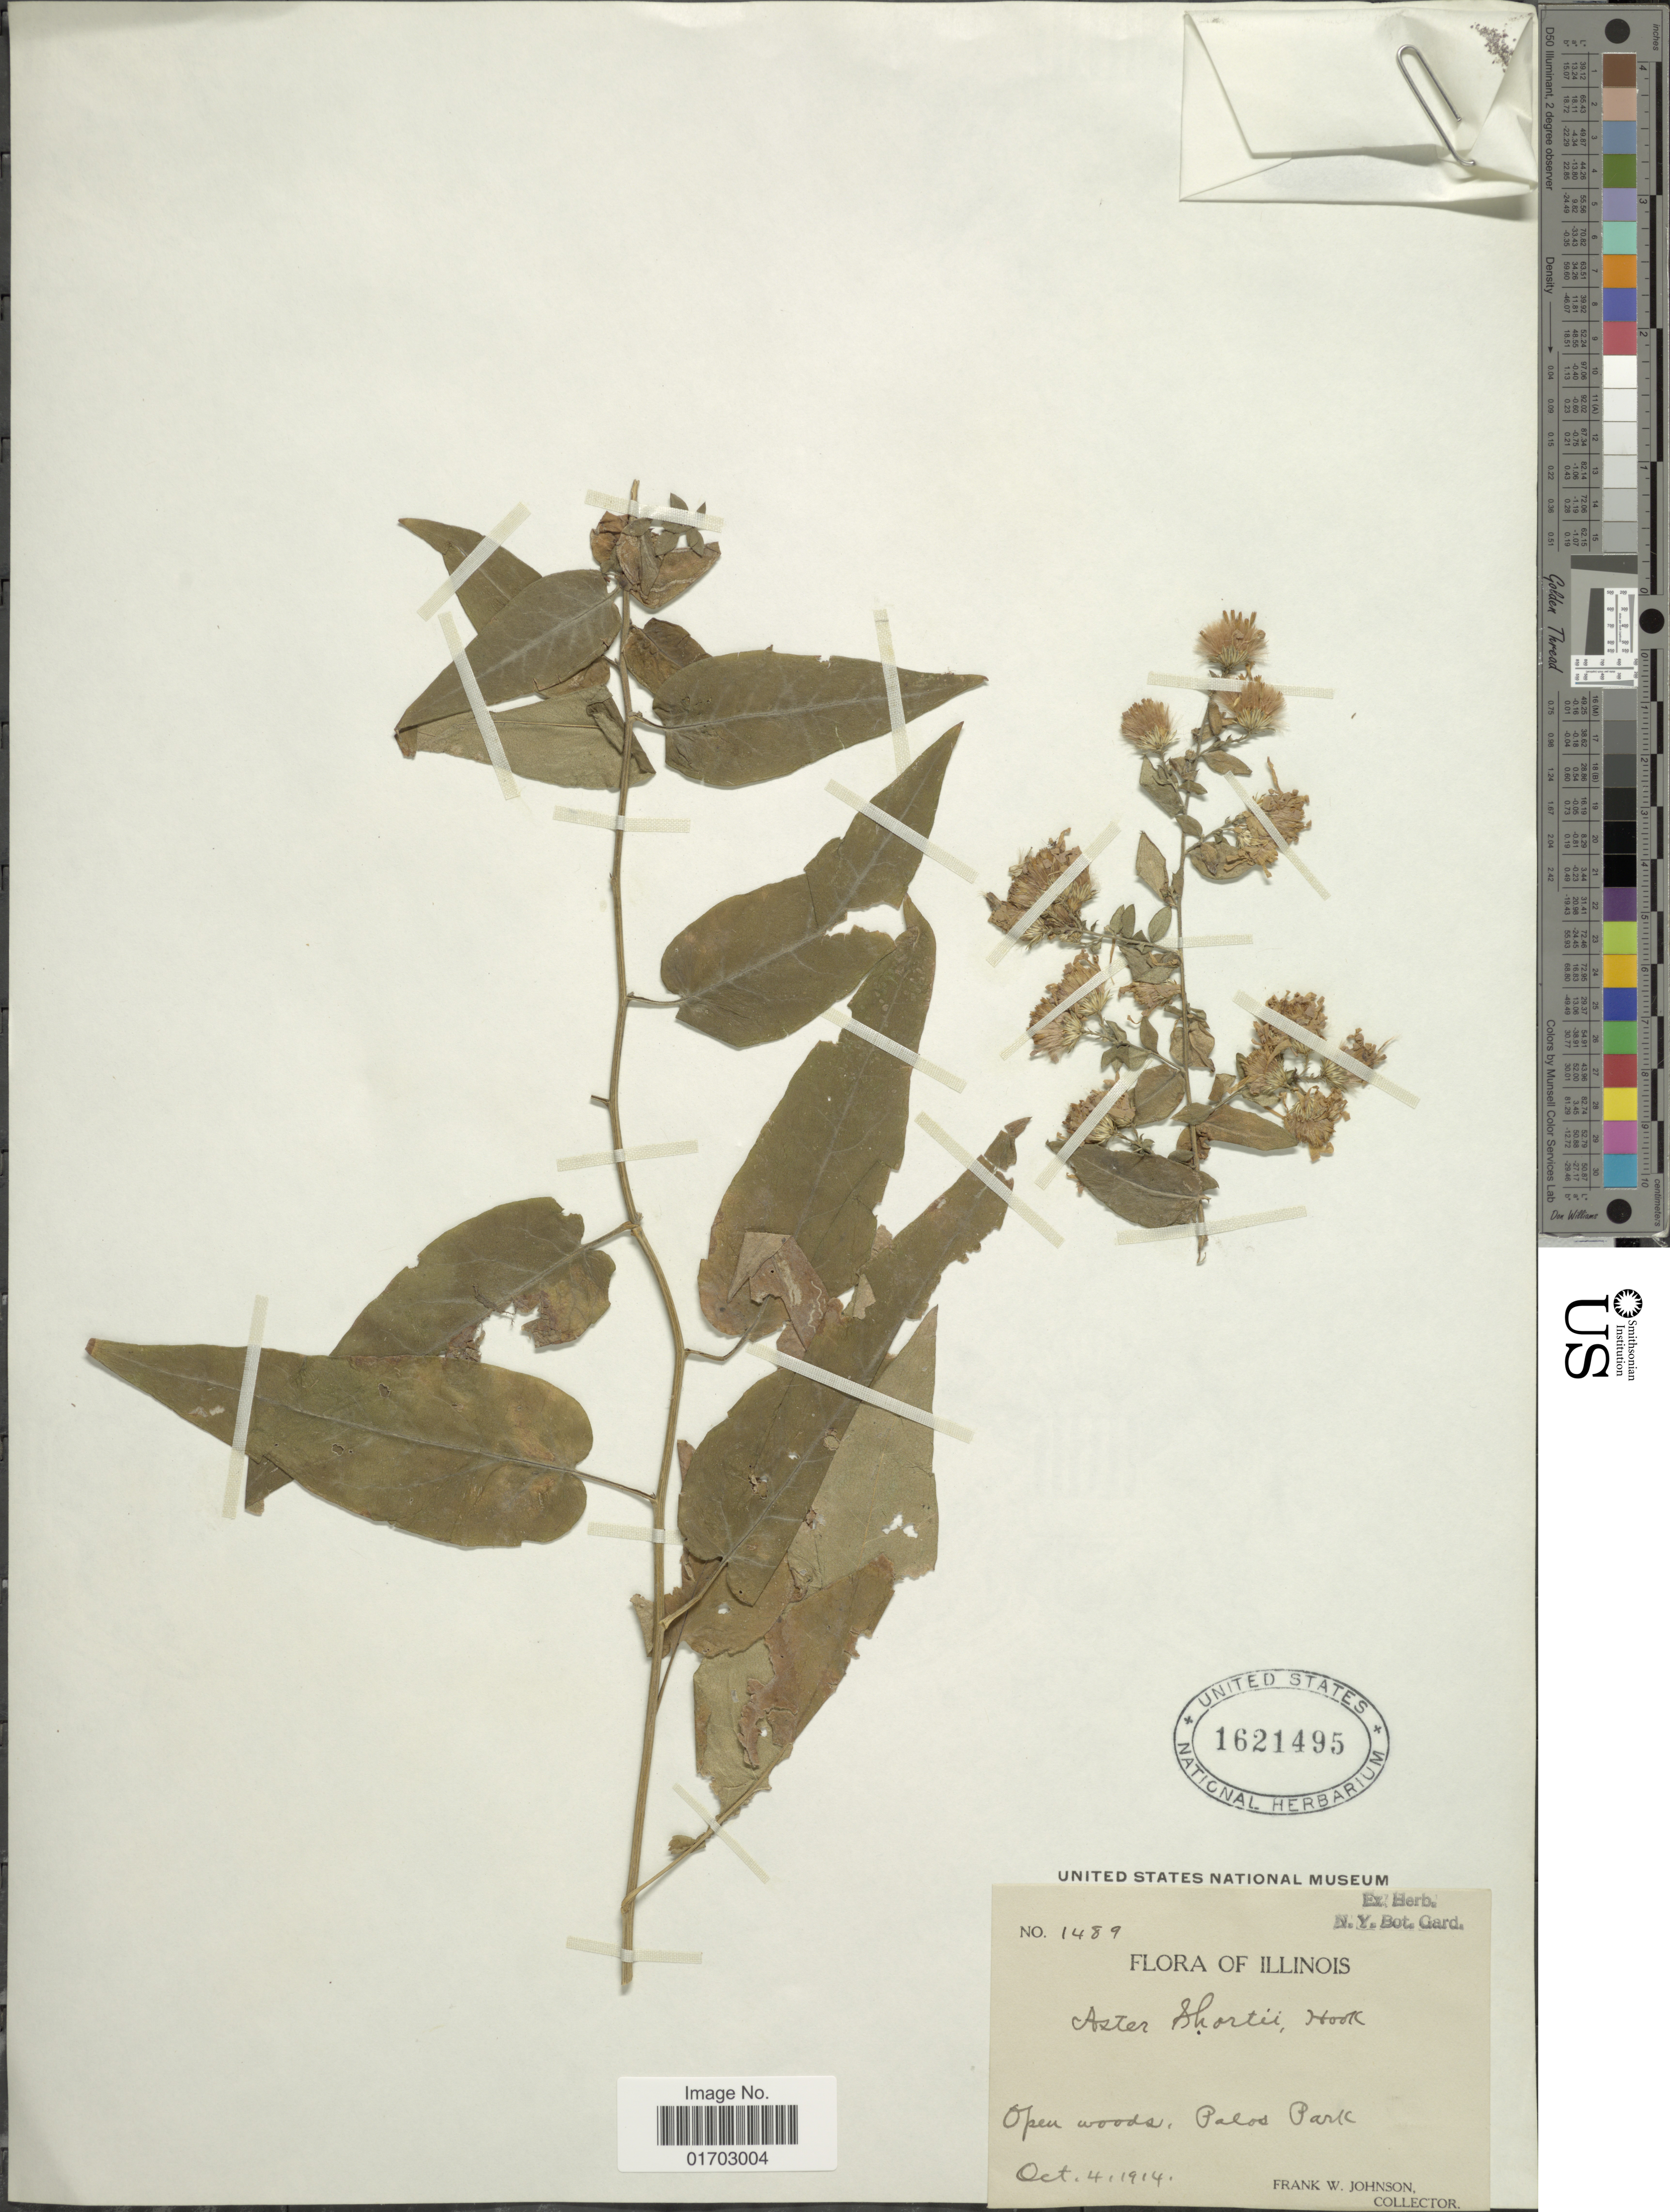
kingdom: Plantae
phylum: Tracheophyta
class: Magnoliopsida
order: Asterales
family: Asteraceae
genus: Symphyotrichum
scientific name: Symphyotrichum shortii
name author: (Lindl.) G.L. Nesom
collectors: F. W. Johnson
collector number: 1489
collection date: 1914-10-04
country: United States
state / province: Illinois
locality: Palos Park.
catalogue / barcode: US 1621495